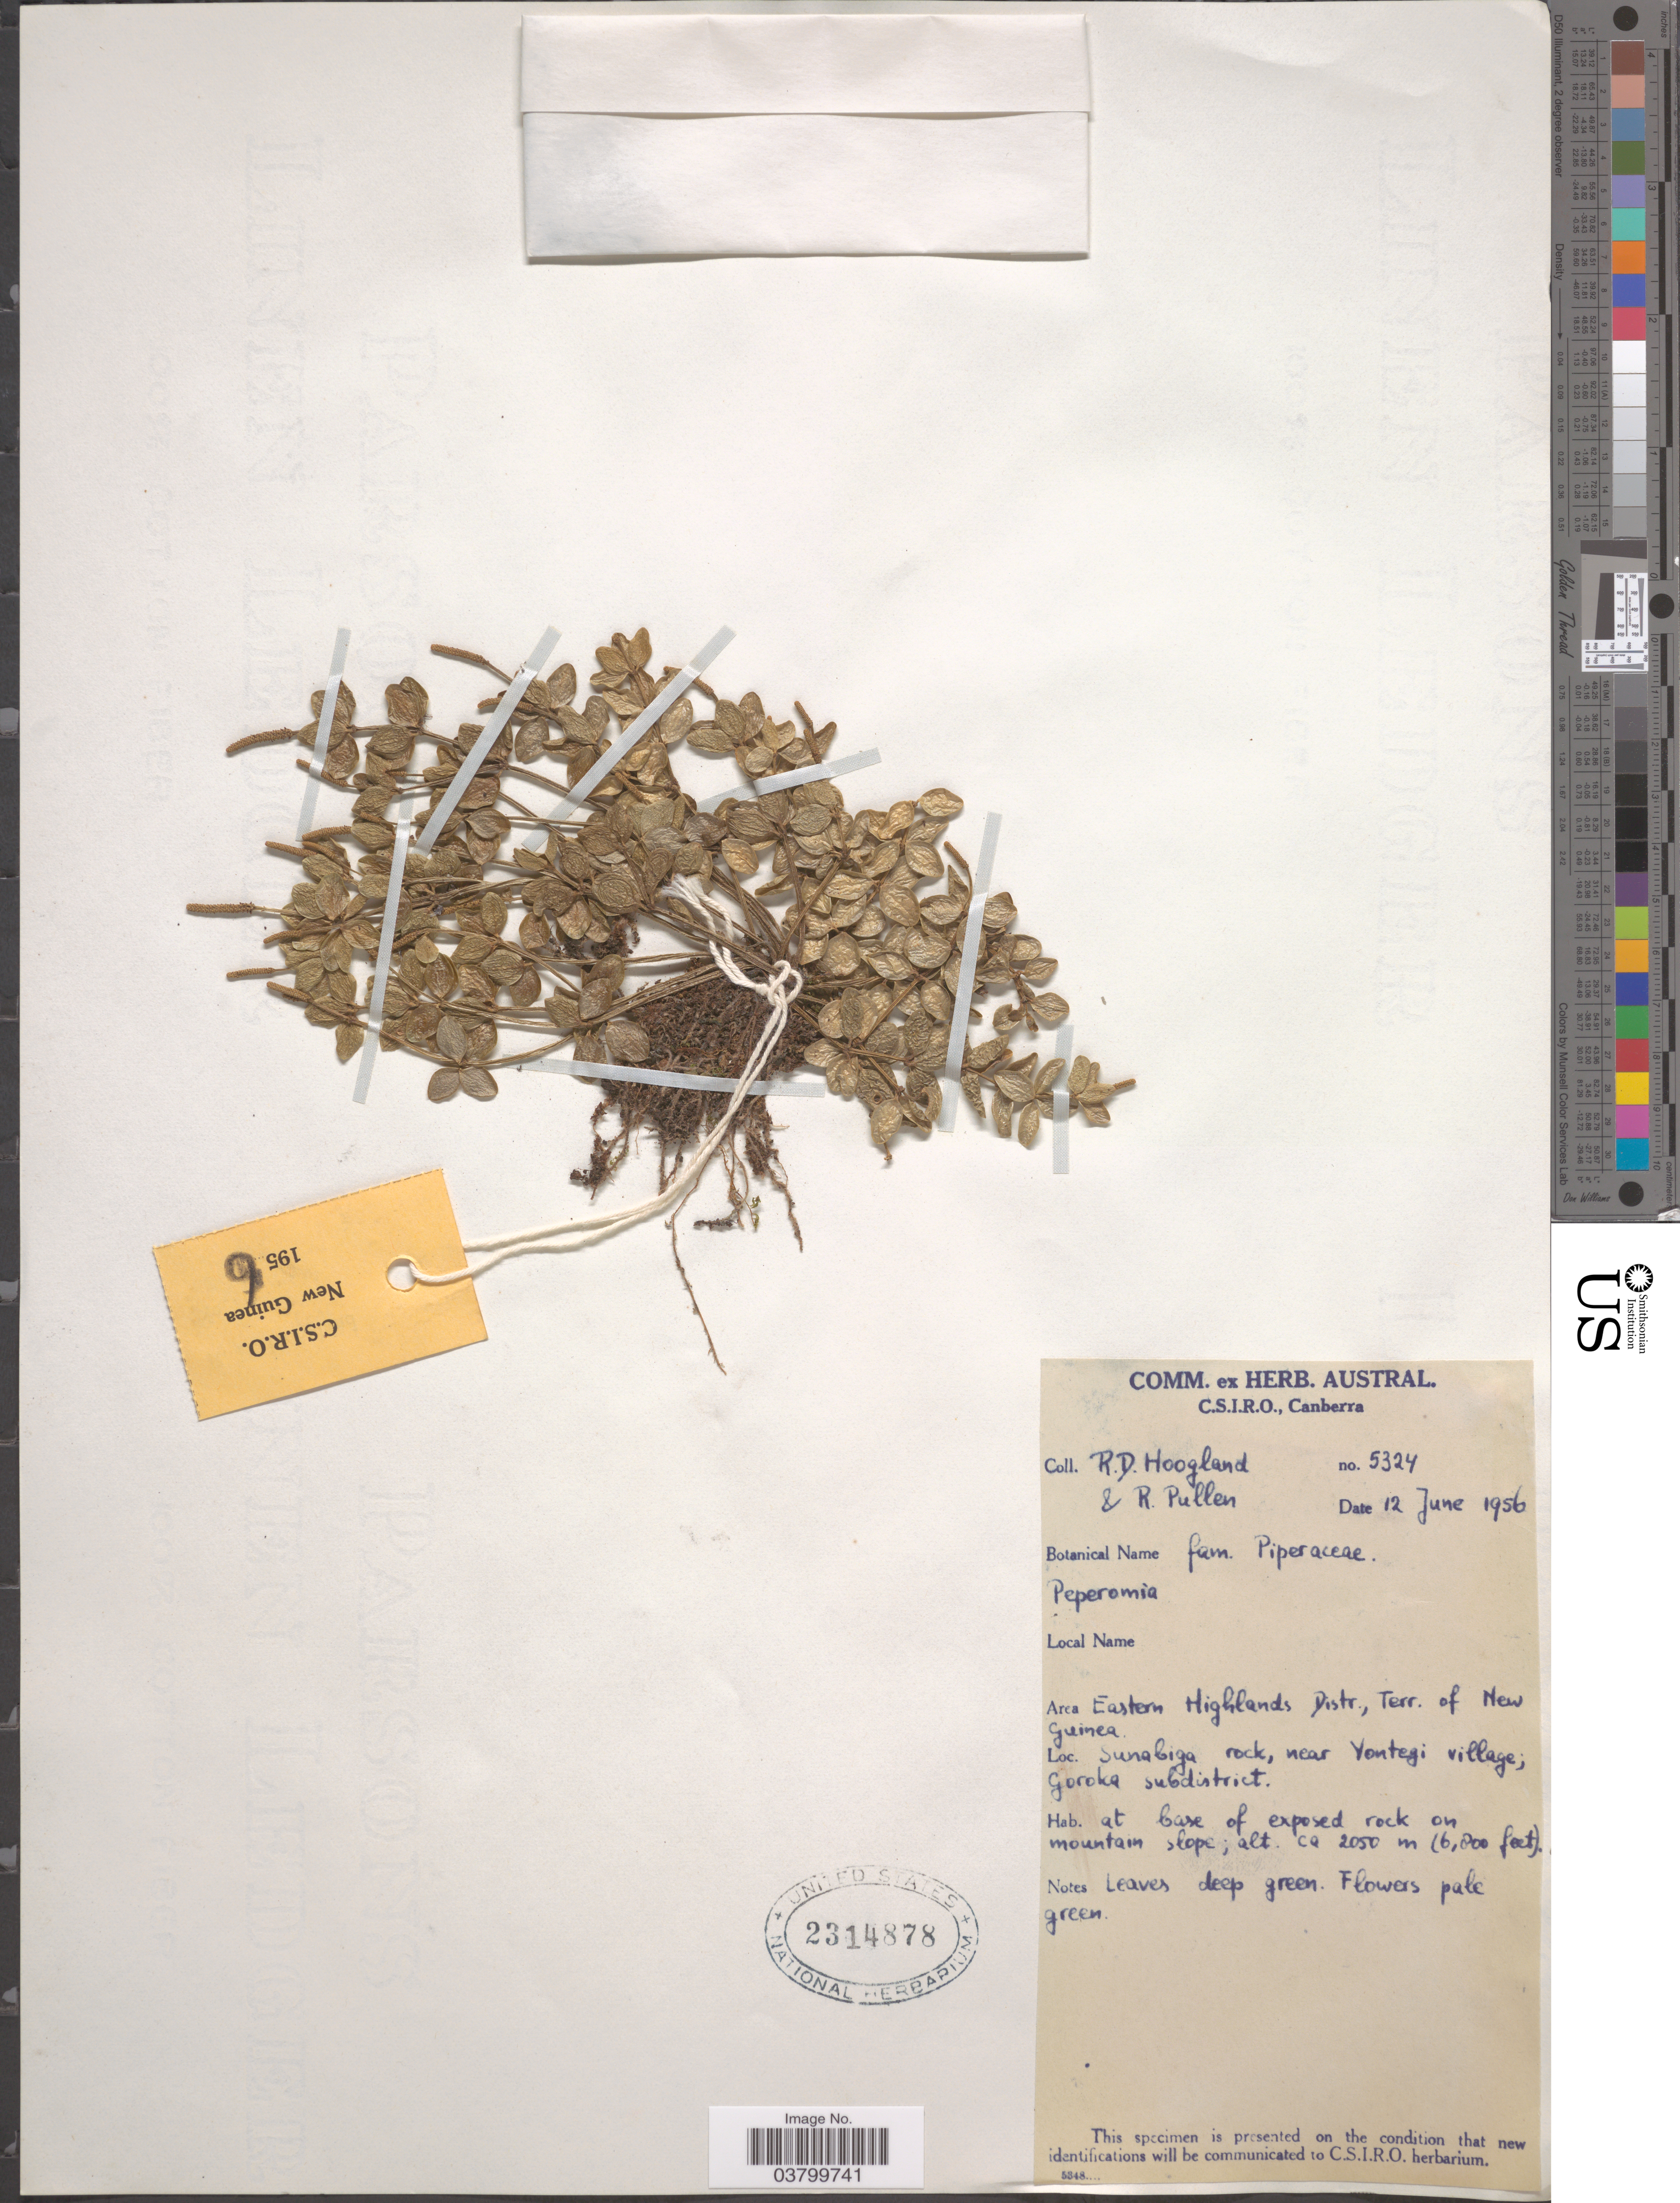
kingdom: Plantae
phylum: Tracheophyta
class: Magnoliopsida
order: Piperales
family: Piperaceae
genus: Peperomia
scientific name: Peperomia sp.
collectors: R. D. Hoogland & R. Pullen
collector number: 5324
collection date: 1956-06-12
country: Papua New Guinea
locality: Eastern Highlands Distr., Terr. of New Guinea. Sunabiga rock, near Yontegi village, Goroka subdistrict.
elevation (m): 2050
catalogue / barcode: US 2314878